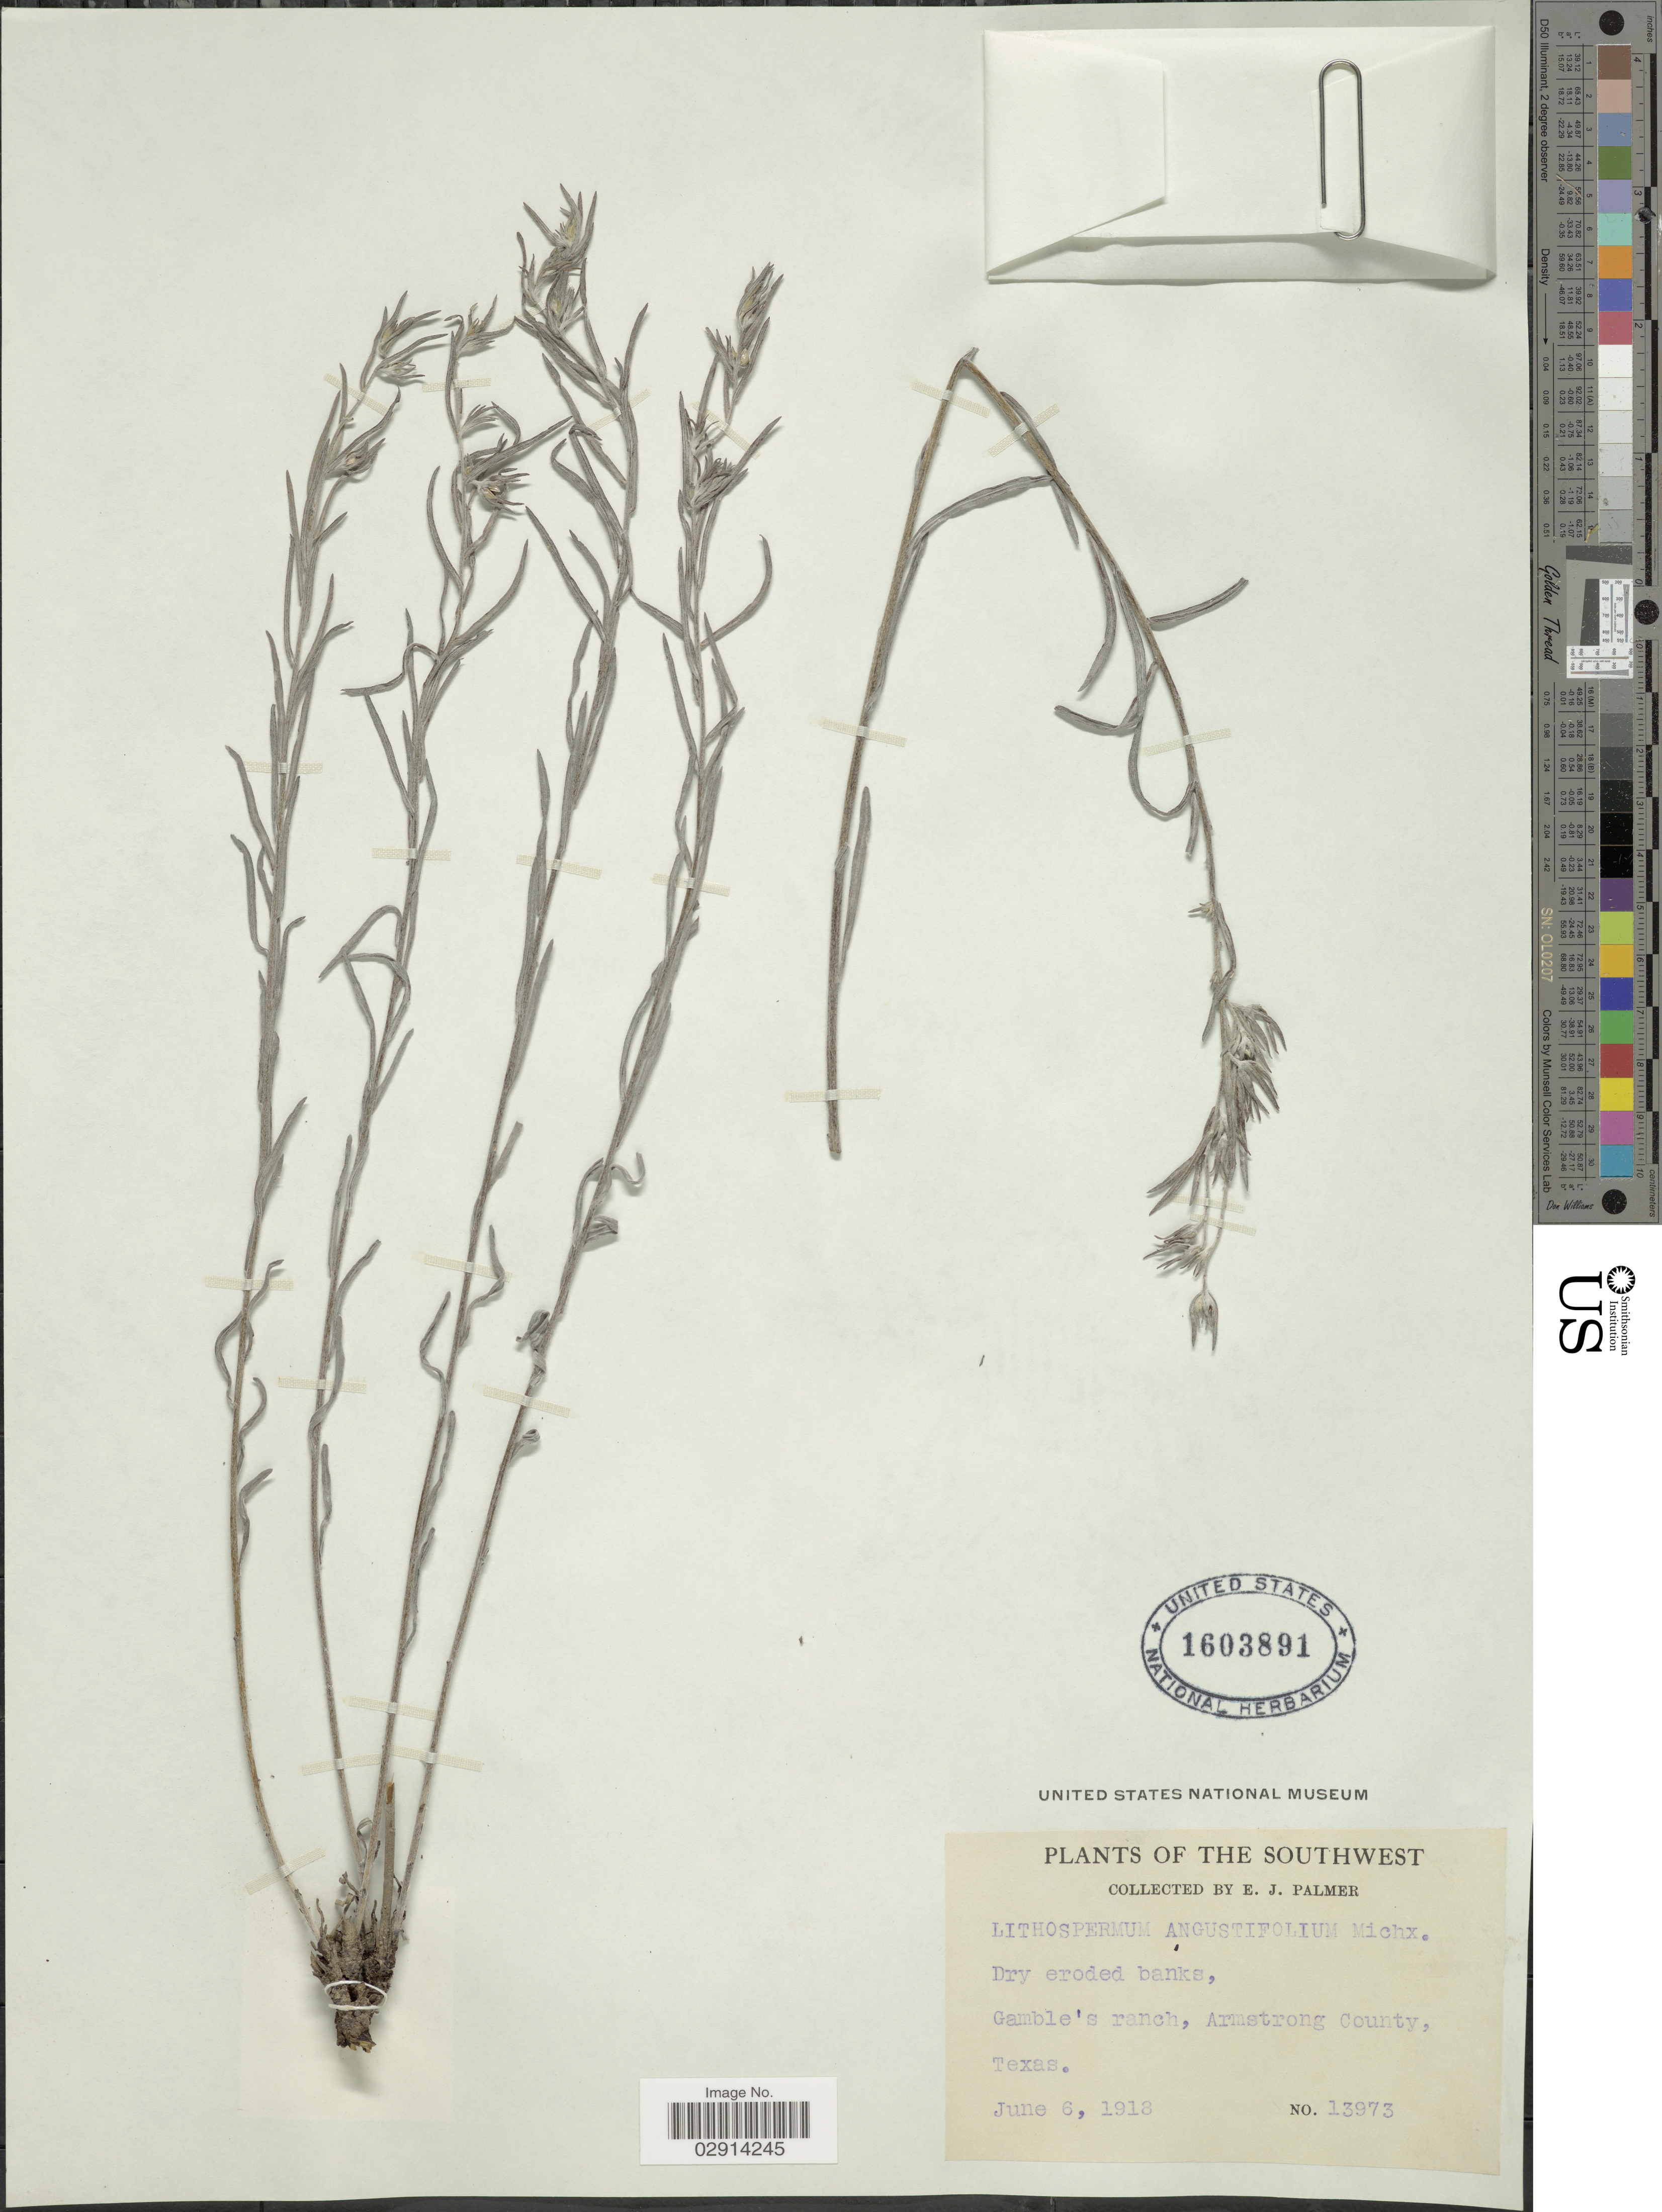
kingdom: Plantae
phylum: Tracheophyta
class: Magnoliopsida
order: Boraginales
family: Boraginaceae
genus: Lithospermum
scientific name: Lithospermum incisum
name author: Lehm.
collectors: E. J. Palmer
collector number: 13973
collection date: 1918-06-06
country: United States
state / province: Texas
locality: Southwest. Dry eroded banks, Gamble's ranch, Armstrong County.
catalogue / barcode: US 1603891